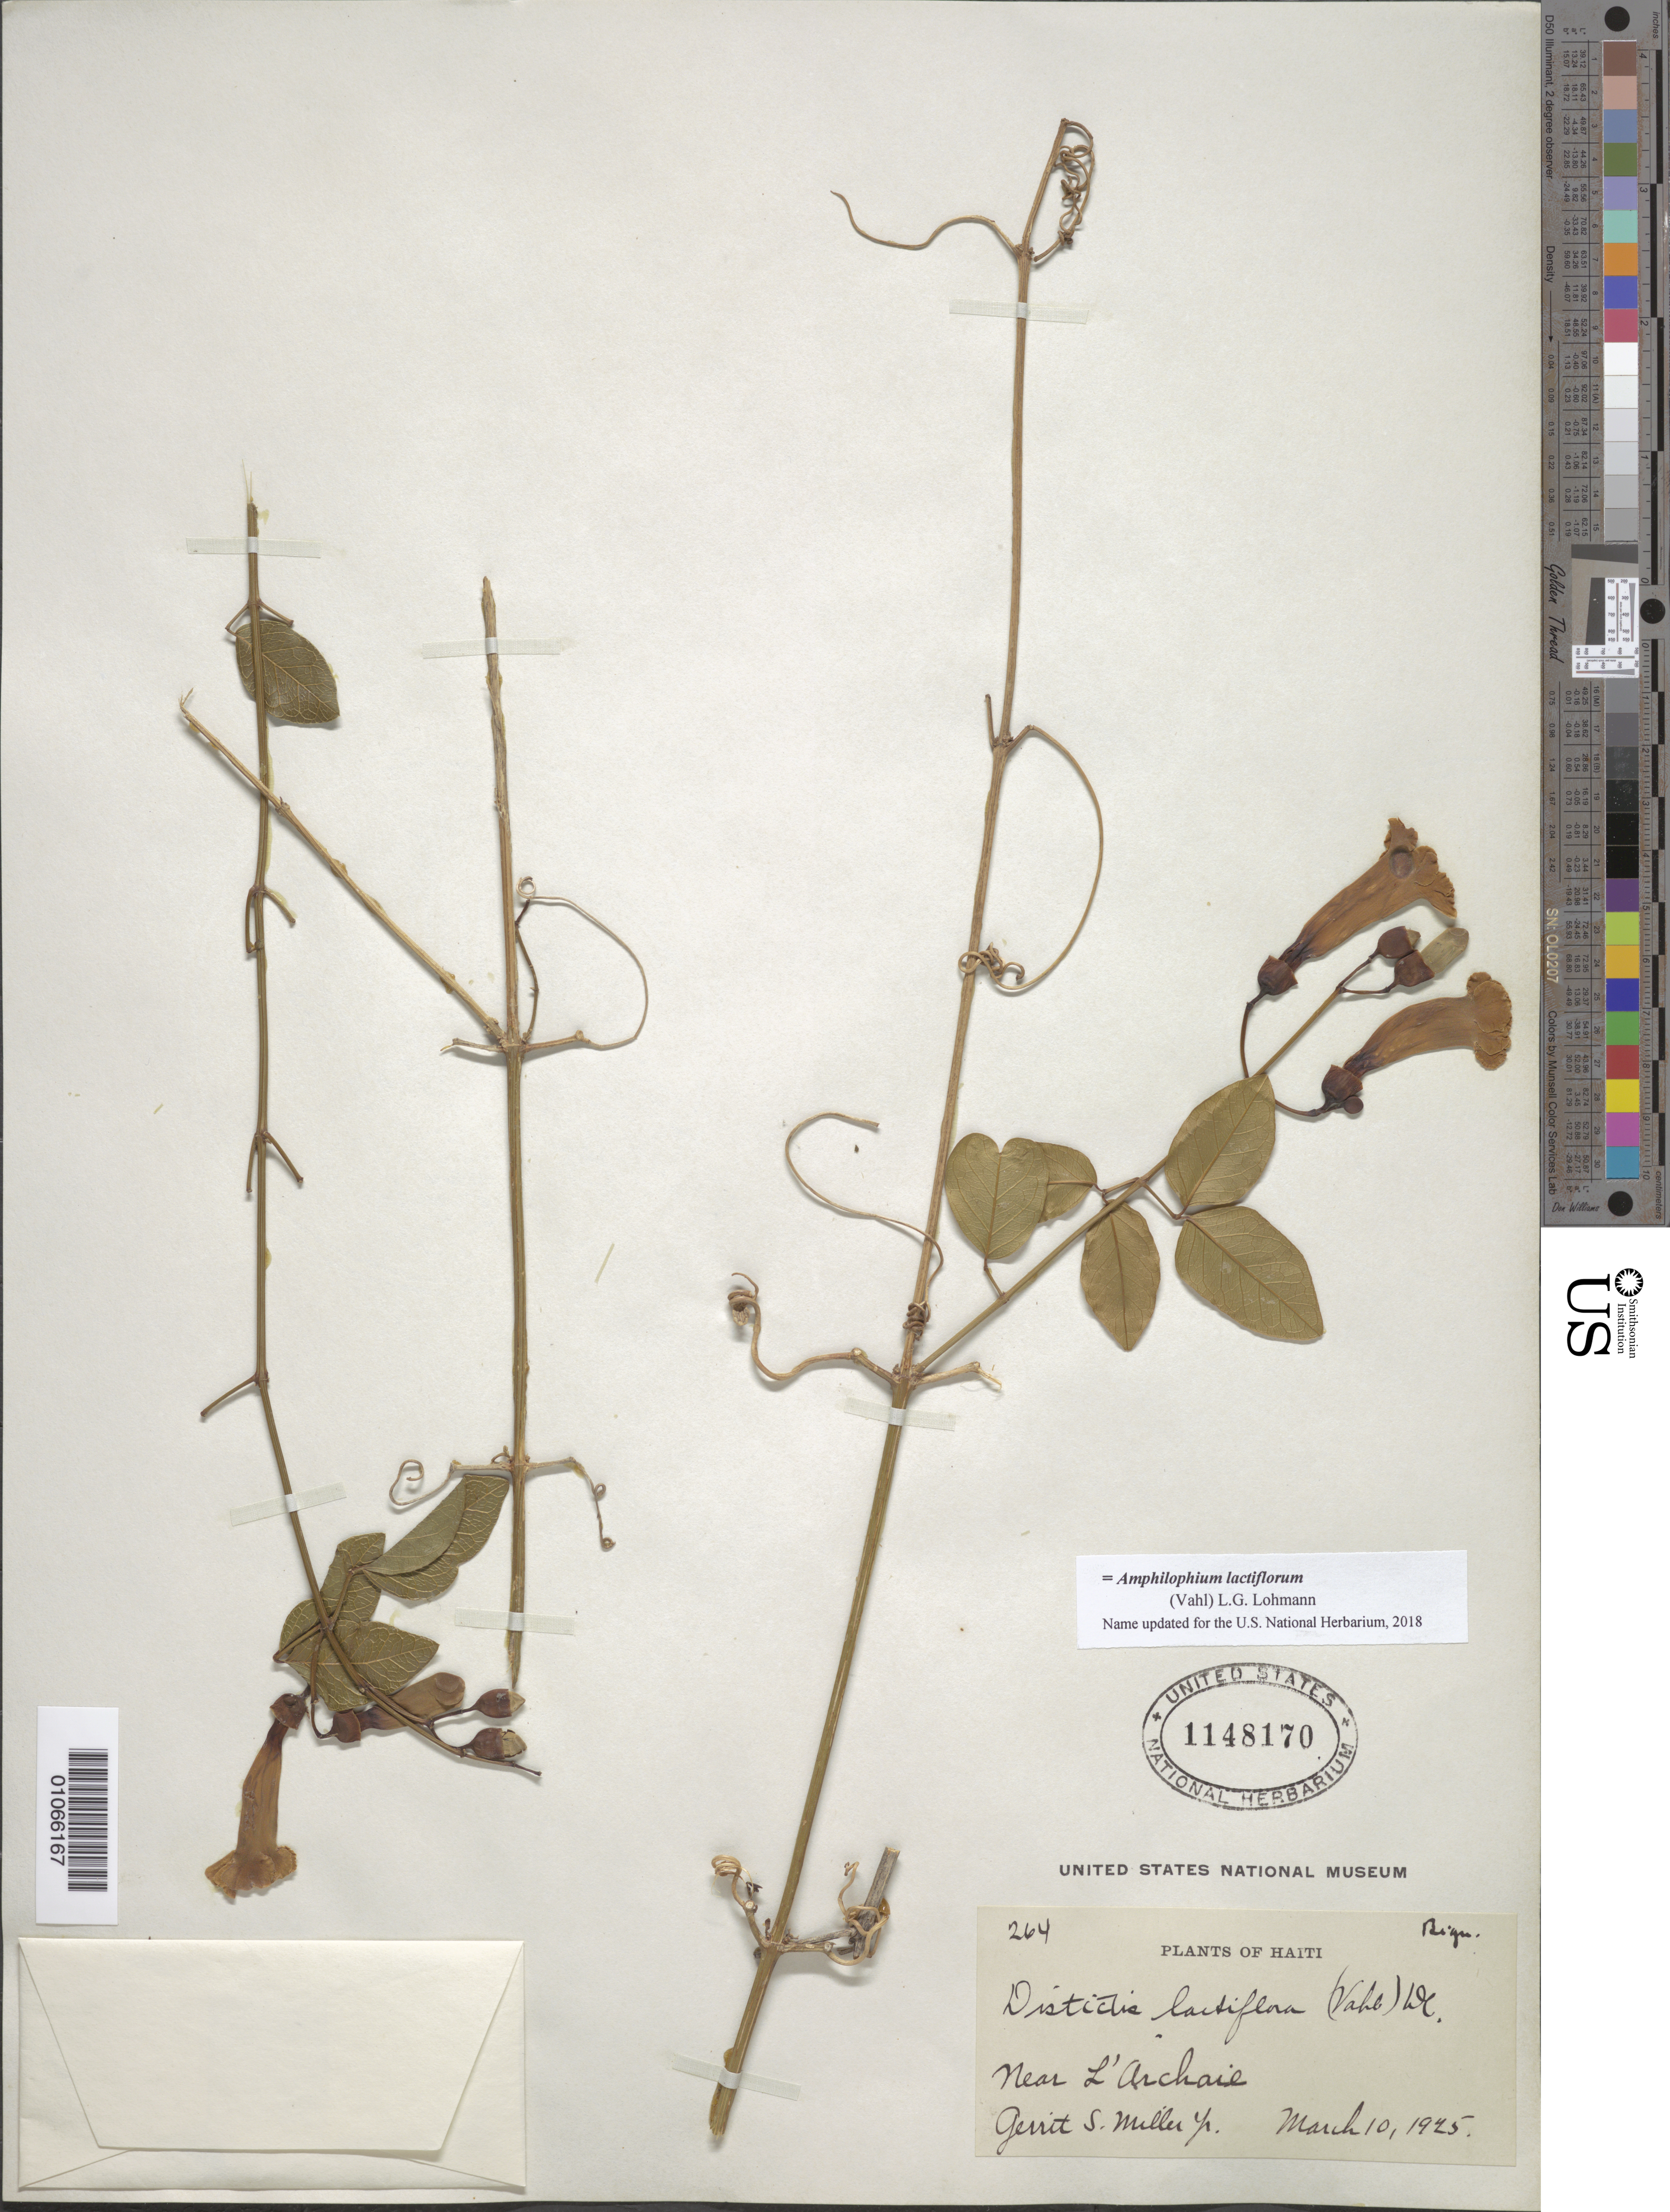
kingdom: Plantae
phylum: Tracheophyta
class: Magnoliopsida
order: Lamiales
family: Bignoniaceae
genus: Amphilophium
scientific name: Amphilophium lactiflorum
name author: (Vahl) L.G. Lohmann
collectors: G. S. Miller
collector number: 264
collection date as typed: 10 Mar 1925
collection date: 1925-03-10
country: Haiti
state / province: Óuest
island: Hispaniola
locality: Near Archaie.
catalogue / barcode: US 1148170